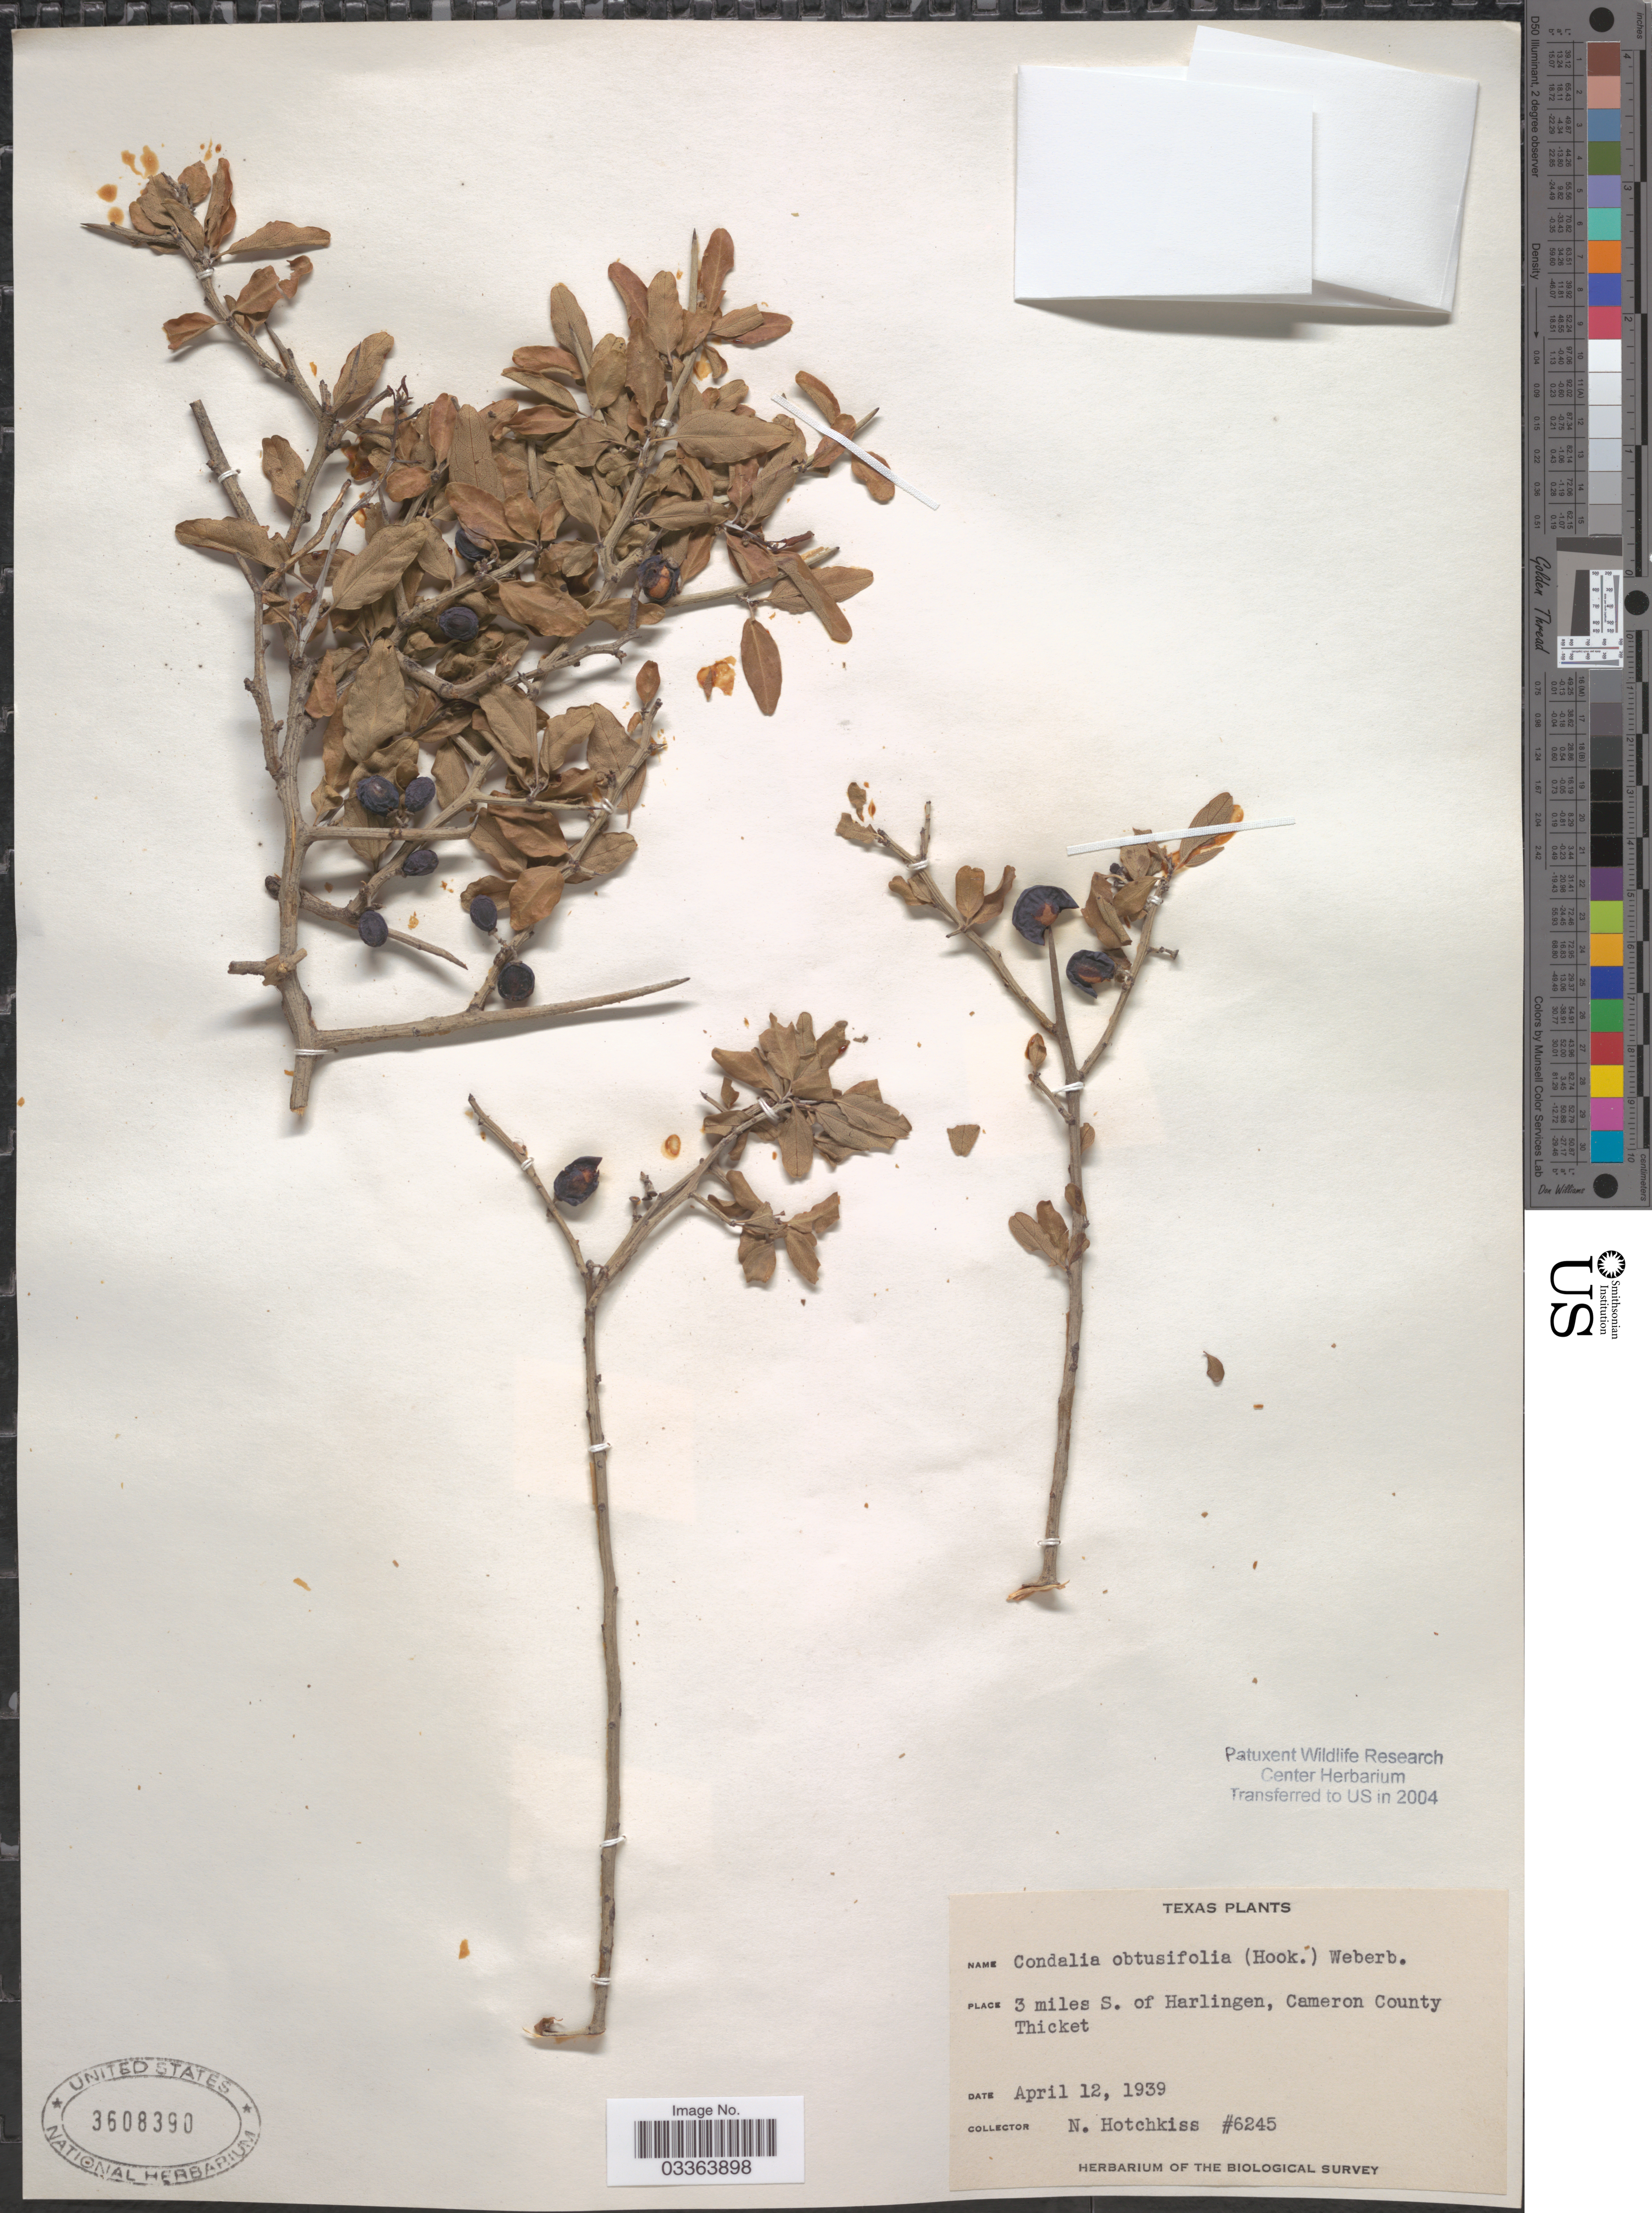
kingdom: Plantae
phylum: Tracheophyta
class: Magnoliopsida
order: Rosales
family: Rhamnaceae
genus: Sarcomphalus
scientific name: Sarcomphalus obtusifolius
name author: (Hook. ex Torr. & A. Gray) Hauenschild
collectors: N. Hotchkiss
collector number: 6245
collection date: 1939-04-12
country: United States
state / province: Texas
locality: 3 miles S. of Harlingen, Cameron County Thicket.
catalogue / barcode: US 3608390